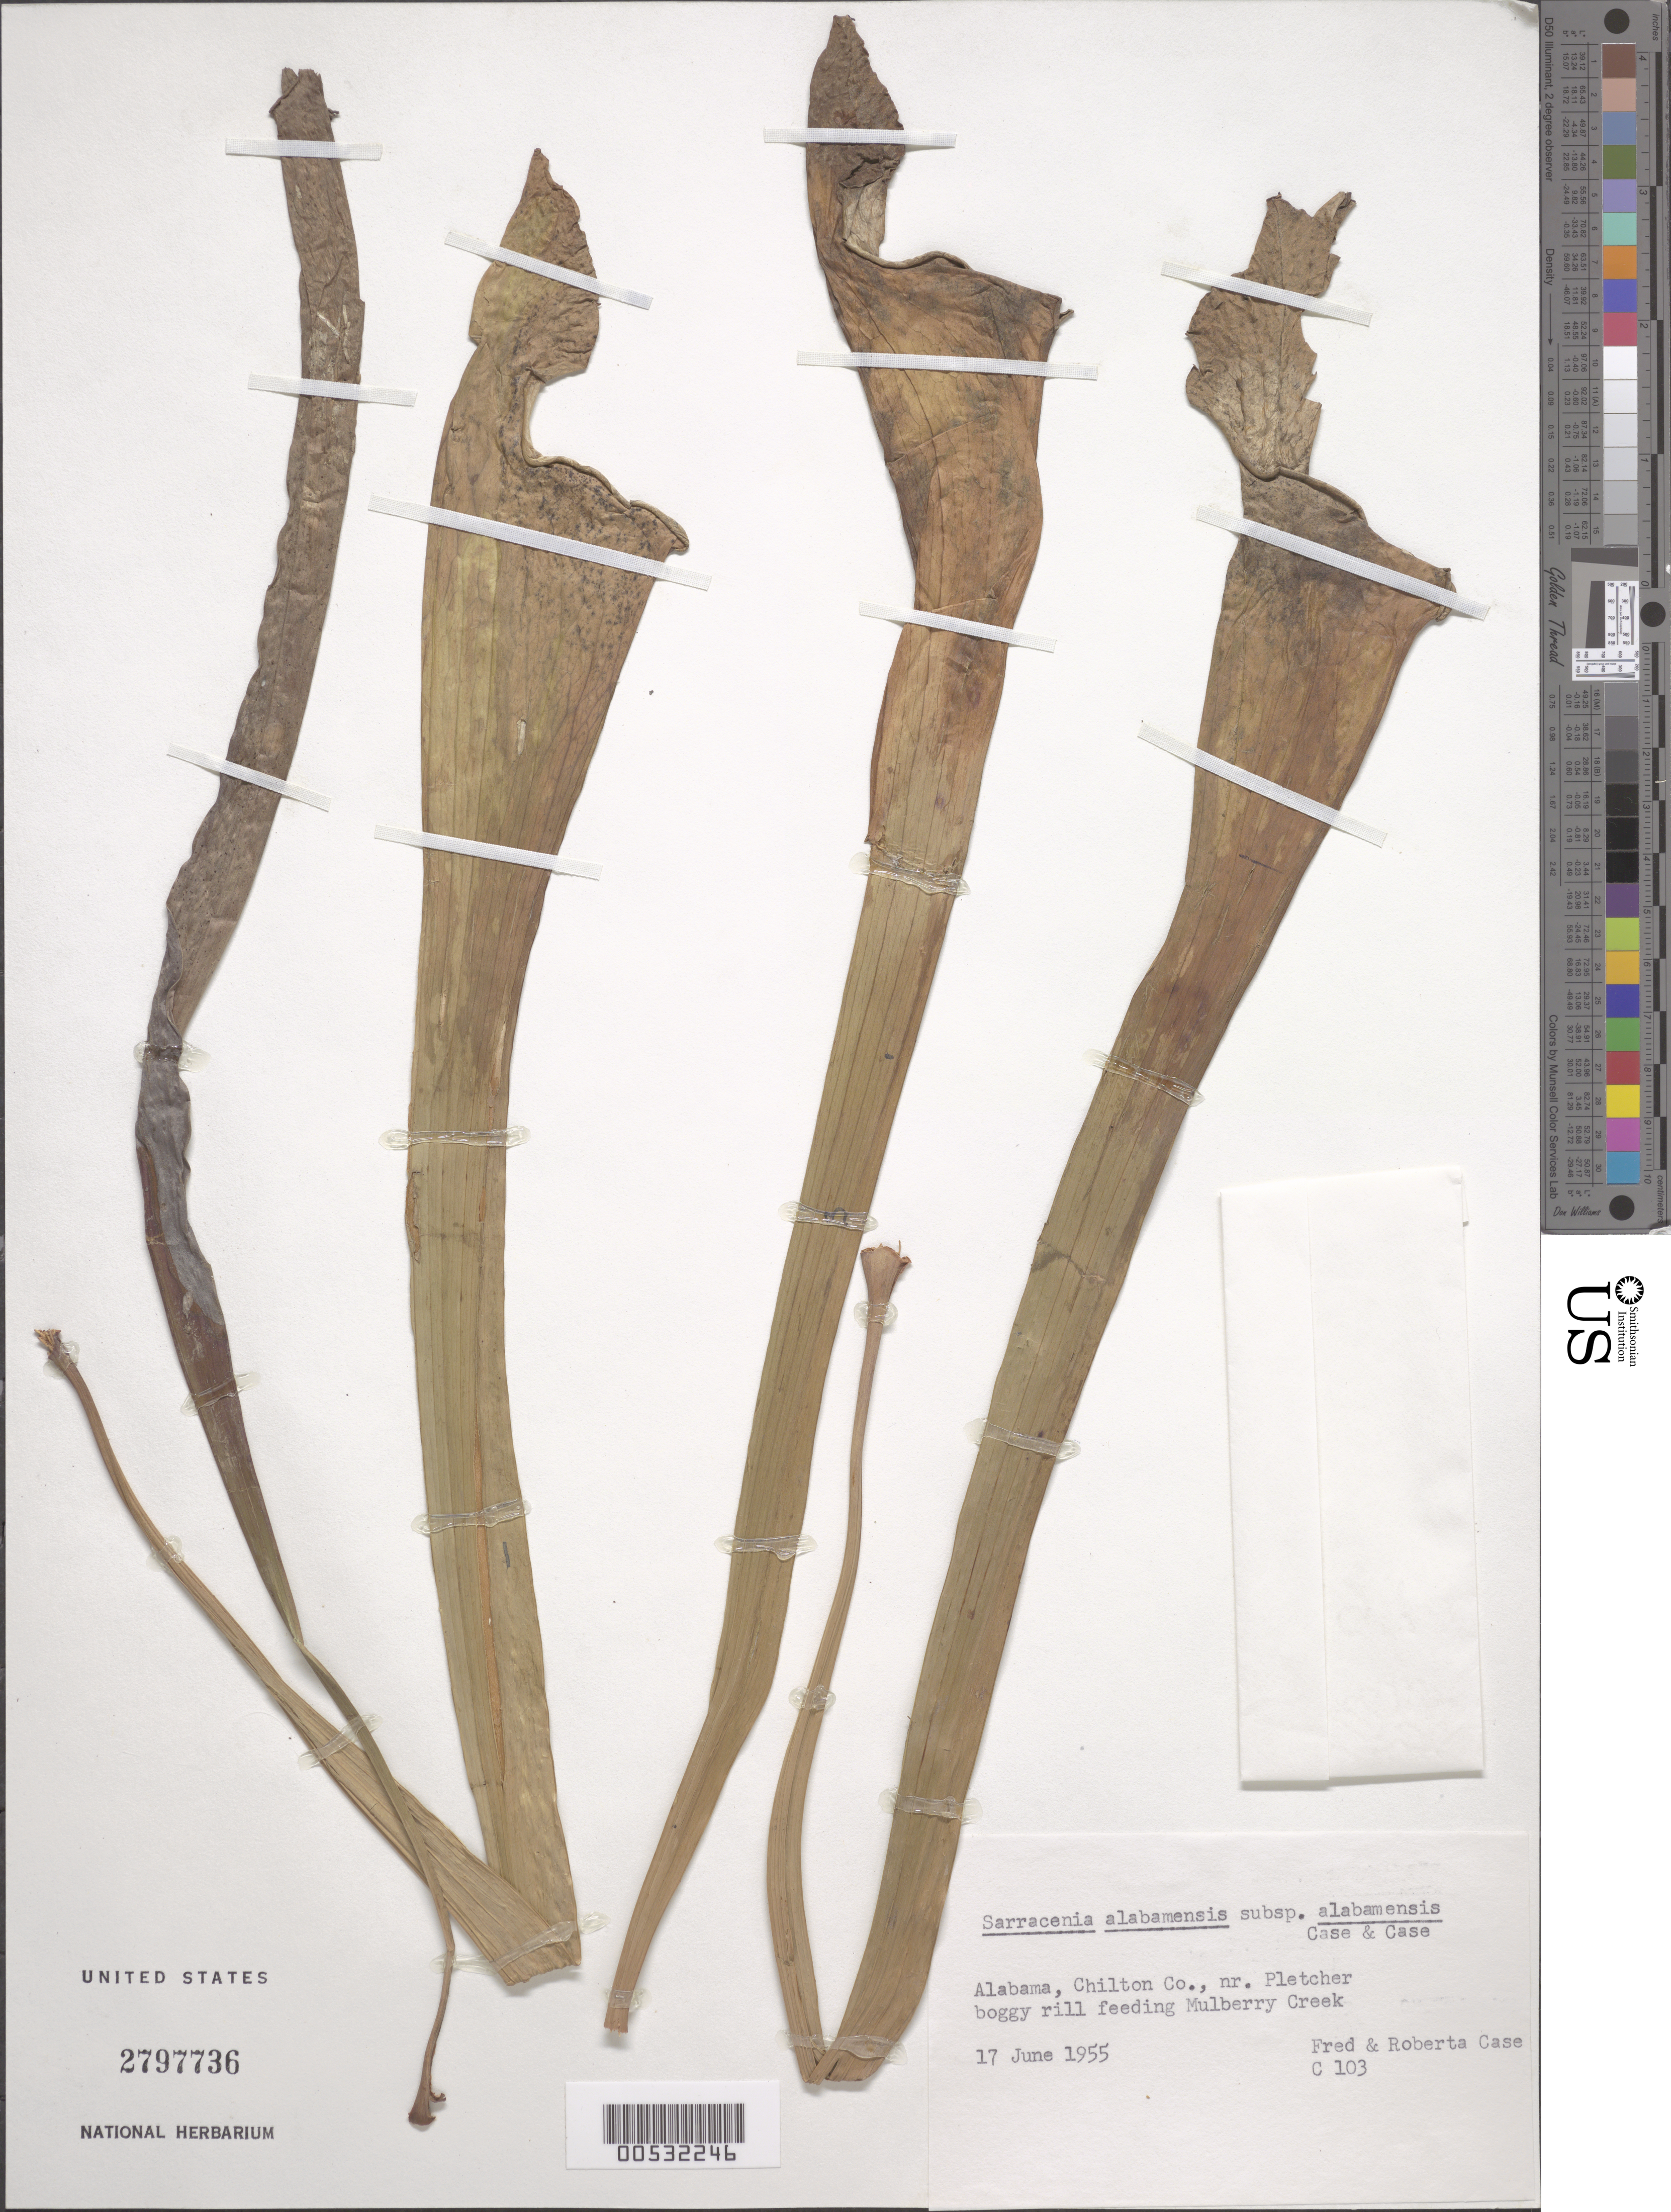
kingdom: Plantae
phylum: Tracheophyta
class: Magnoliopsida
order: Ericales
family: Sarraceniaceae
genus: Sarracenia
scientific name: Sarracenia alabamensis subsp. alabamensis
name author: Case & R.B. Case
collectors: F. Case & R. Case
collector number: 103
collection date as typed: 17 Jun 1955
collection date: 1955-06-17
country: United States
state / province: Alabama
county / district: Chilton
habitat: Boggy rill feeding.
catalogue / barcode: US 2797736